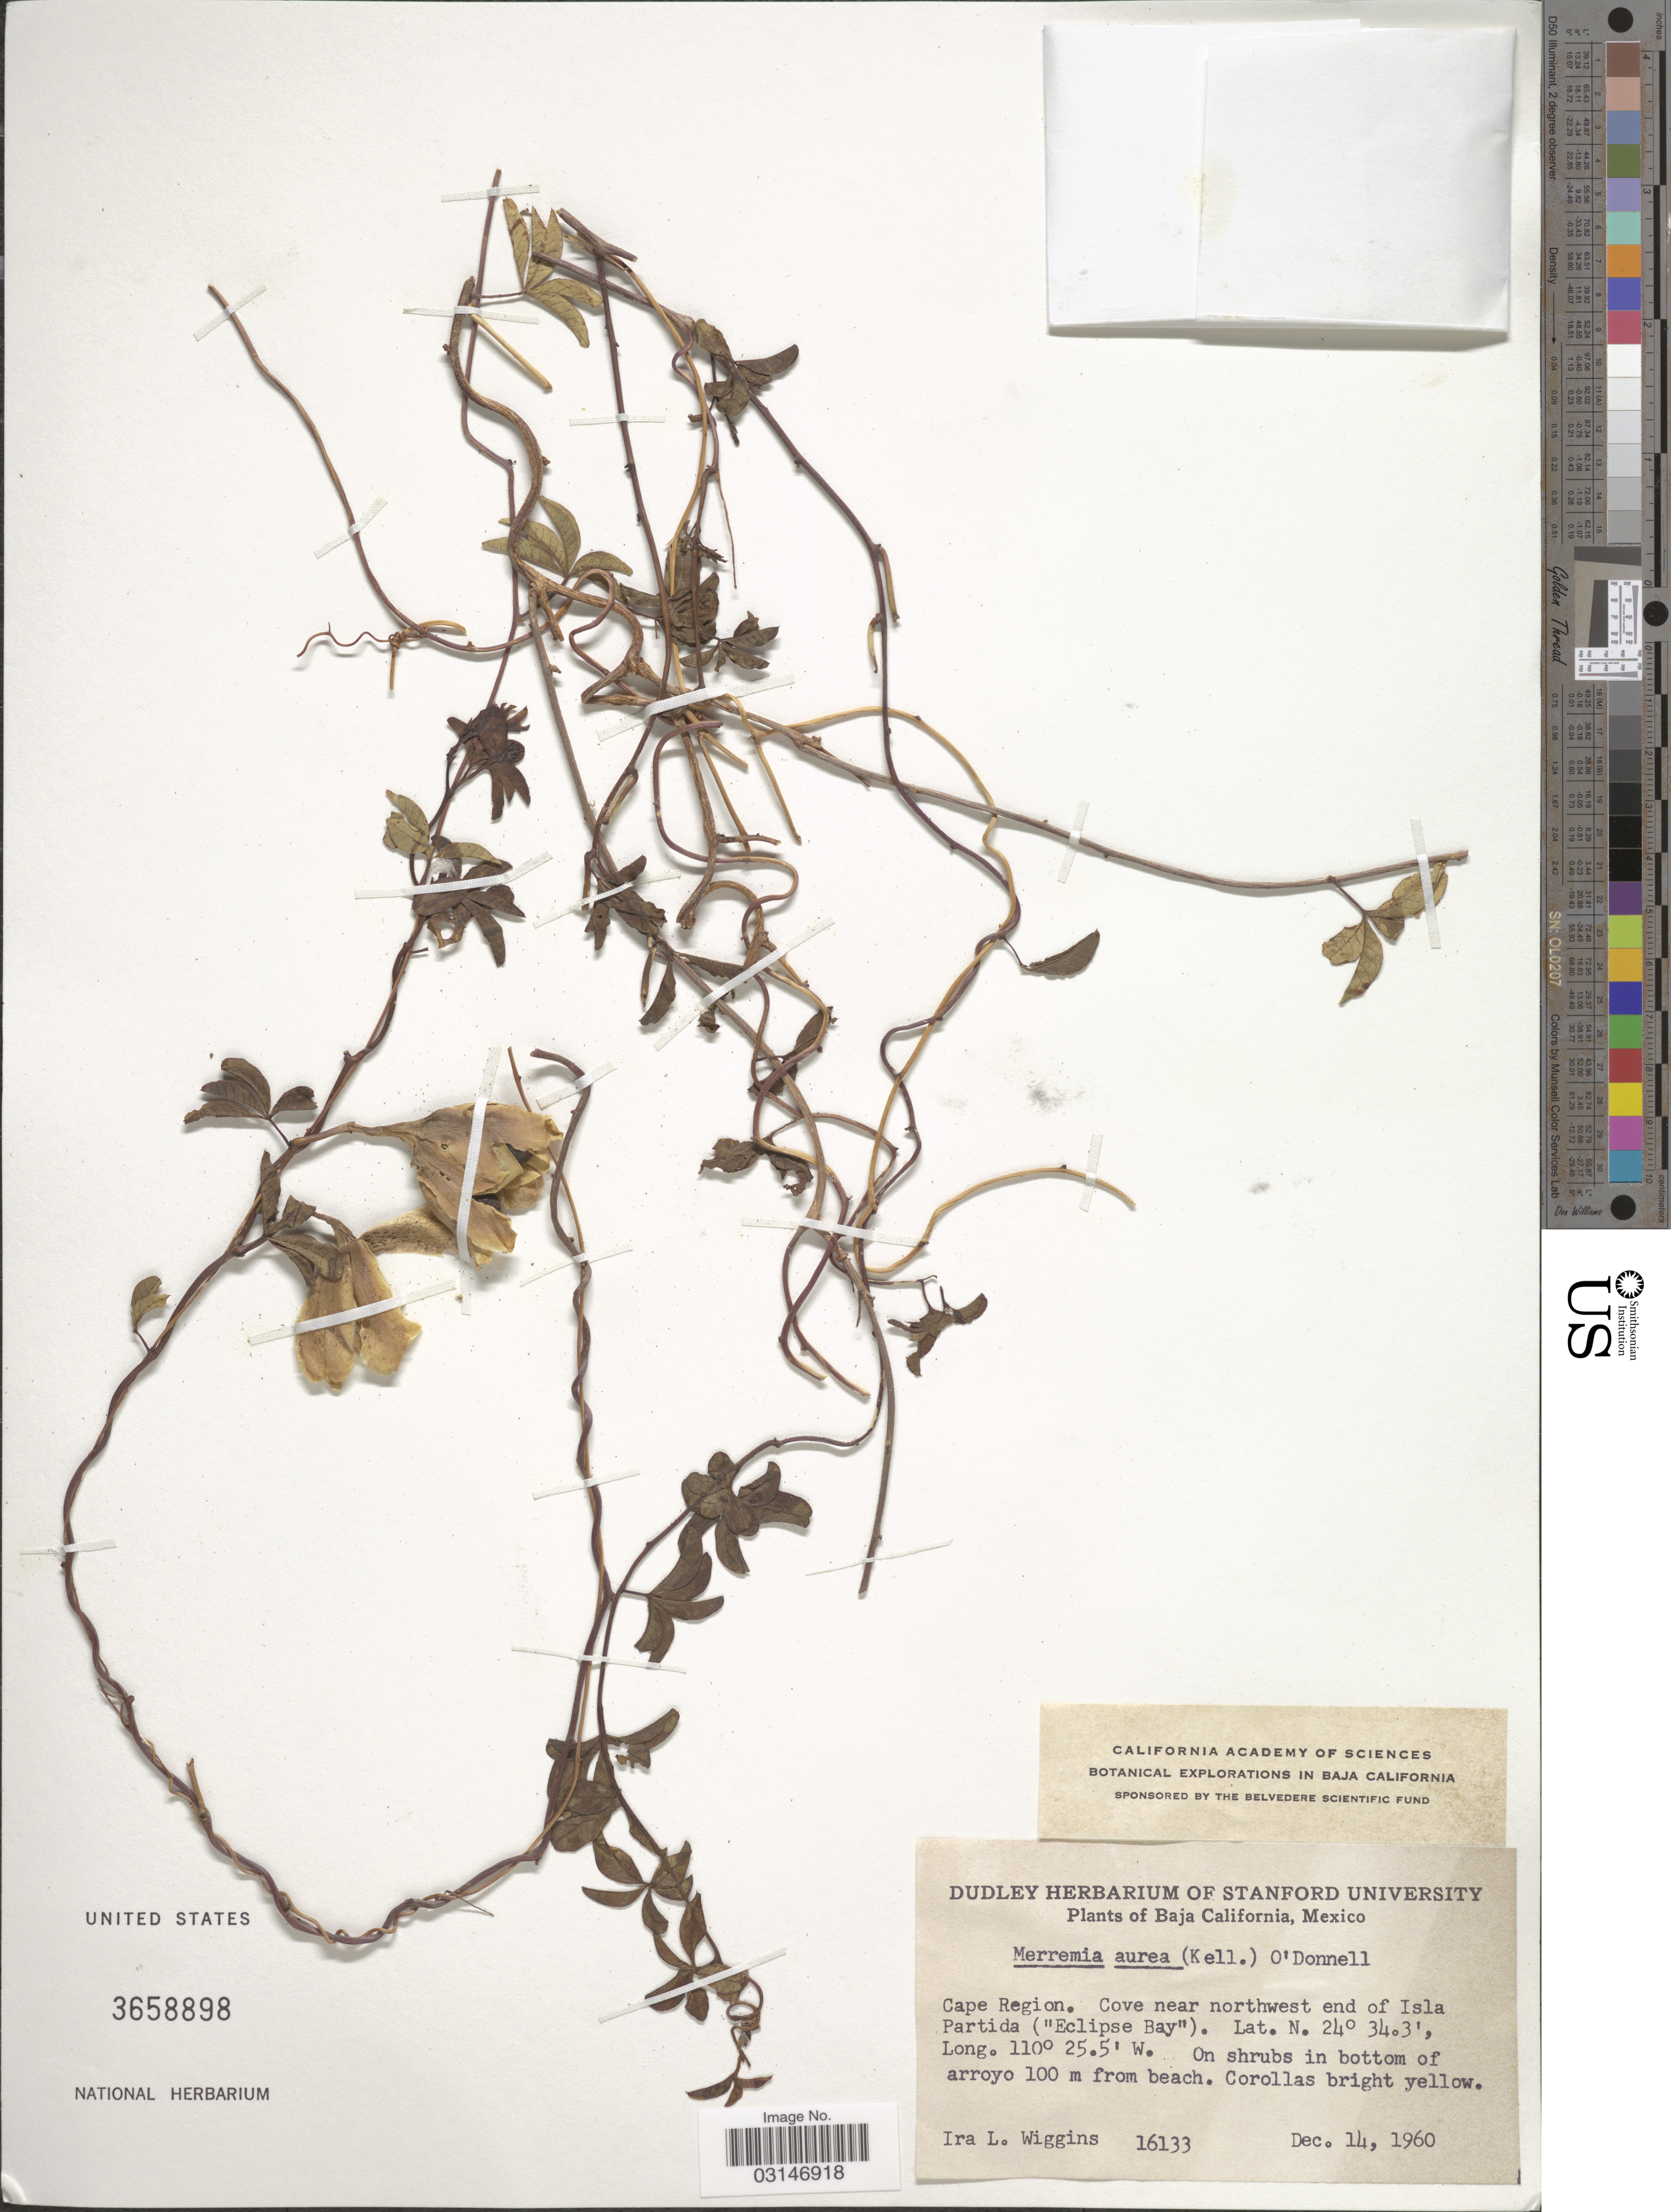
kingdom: Plantae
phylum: Tracheophyta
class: Magnoliopsida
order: Solanales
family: Convolvulaceae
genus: Distimake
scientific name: Distimake aureus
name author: (Kellogg) A. R. Simões & Staples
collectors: I. L. Wiggins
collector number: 16133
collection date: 1960-12-14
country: Mexico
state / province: Baja California Sur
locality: Cape Region. Cove near northwest end of Isla Partida ("Eclipse Bay").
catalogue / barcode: US 3658898